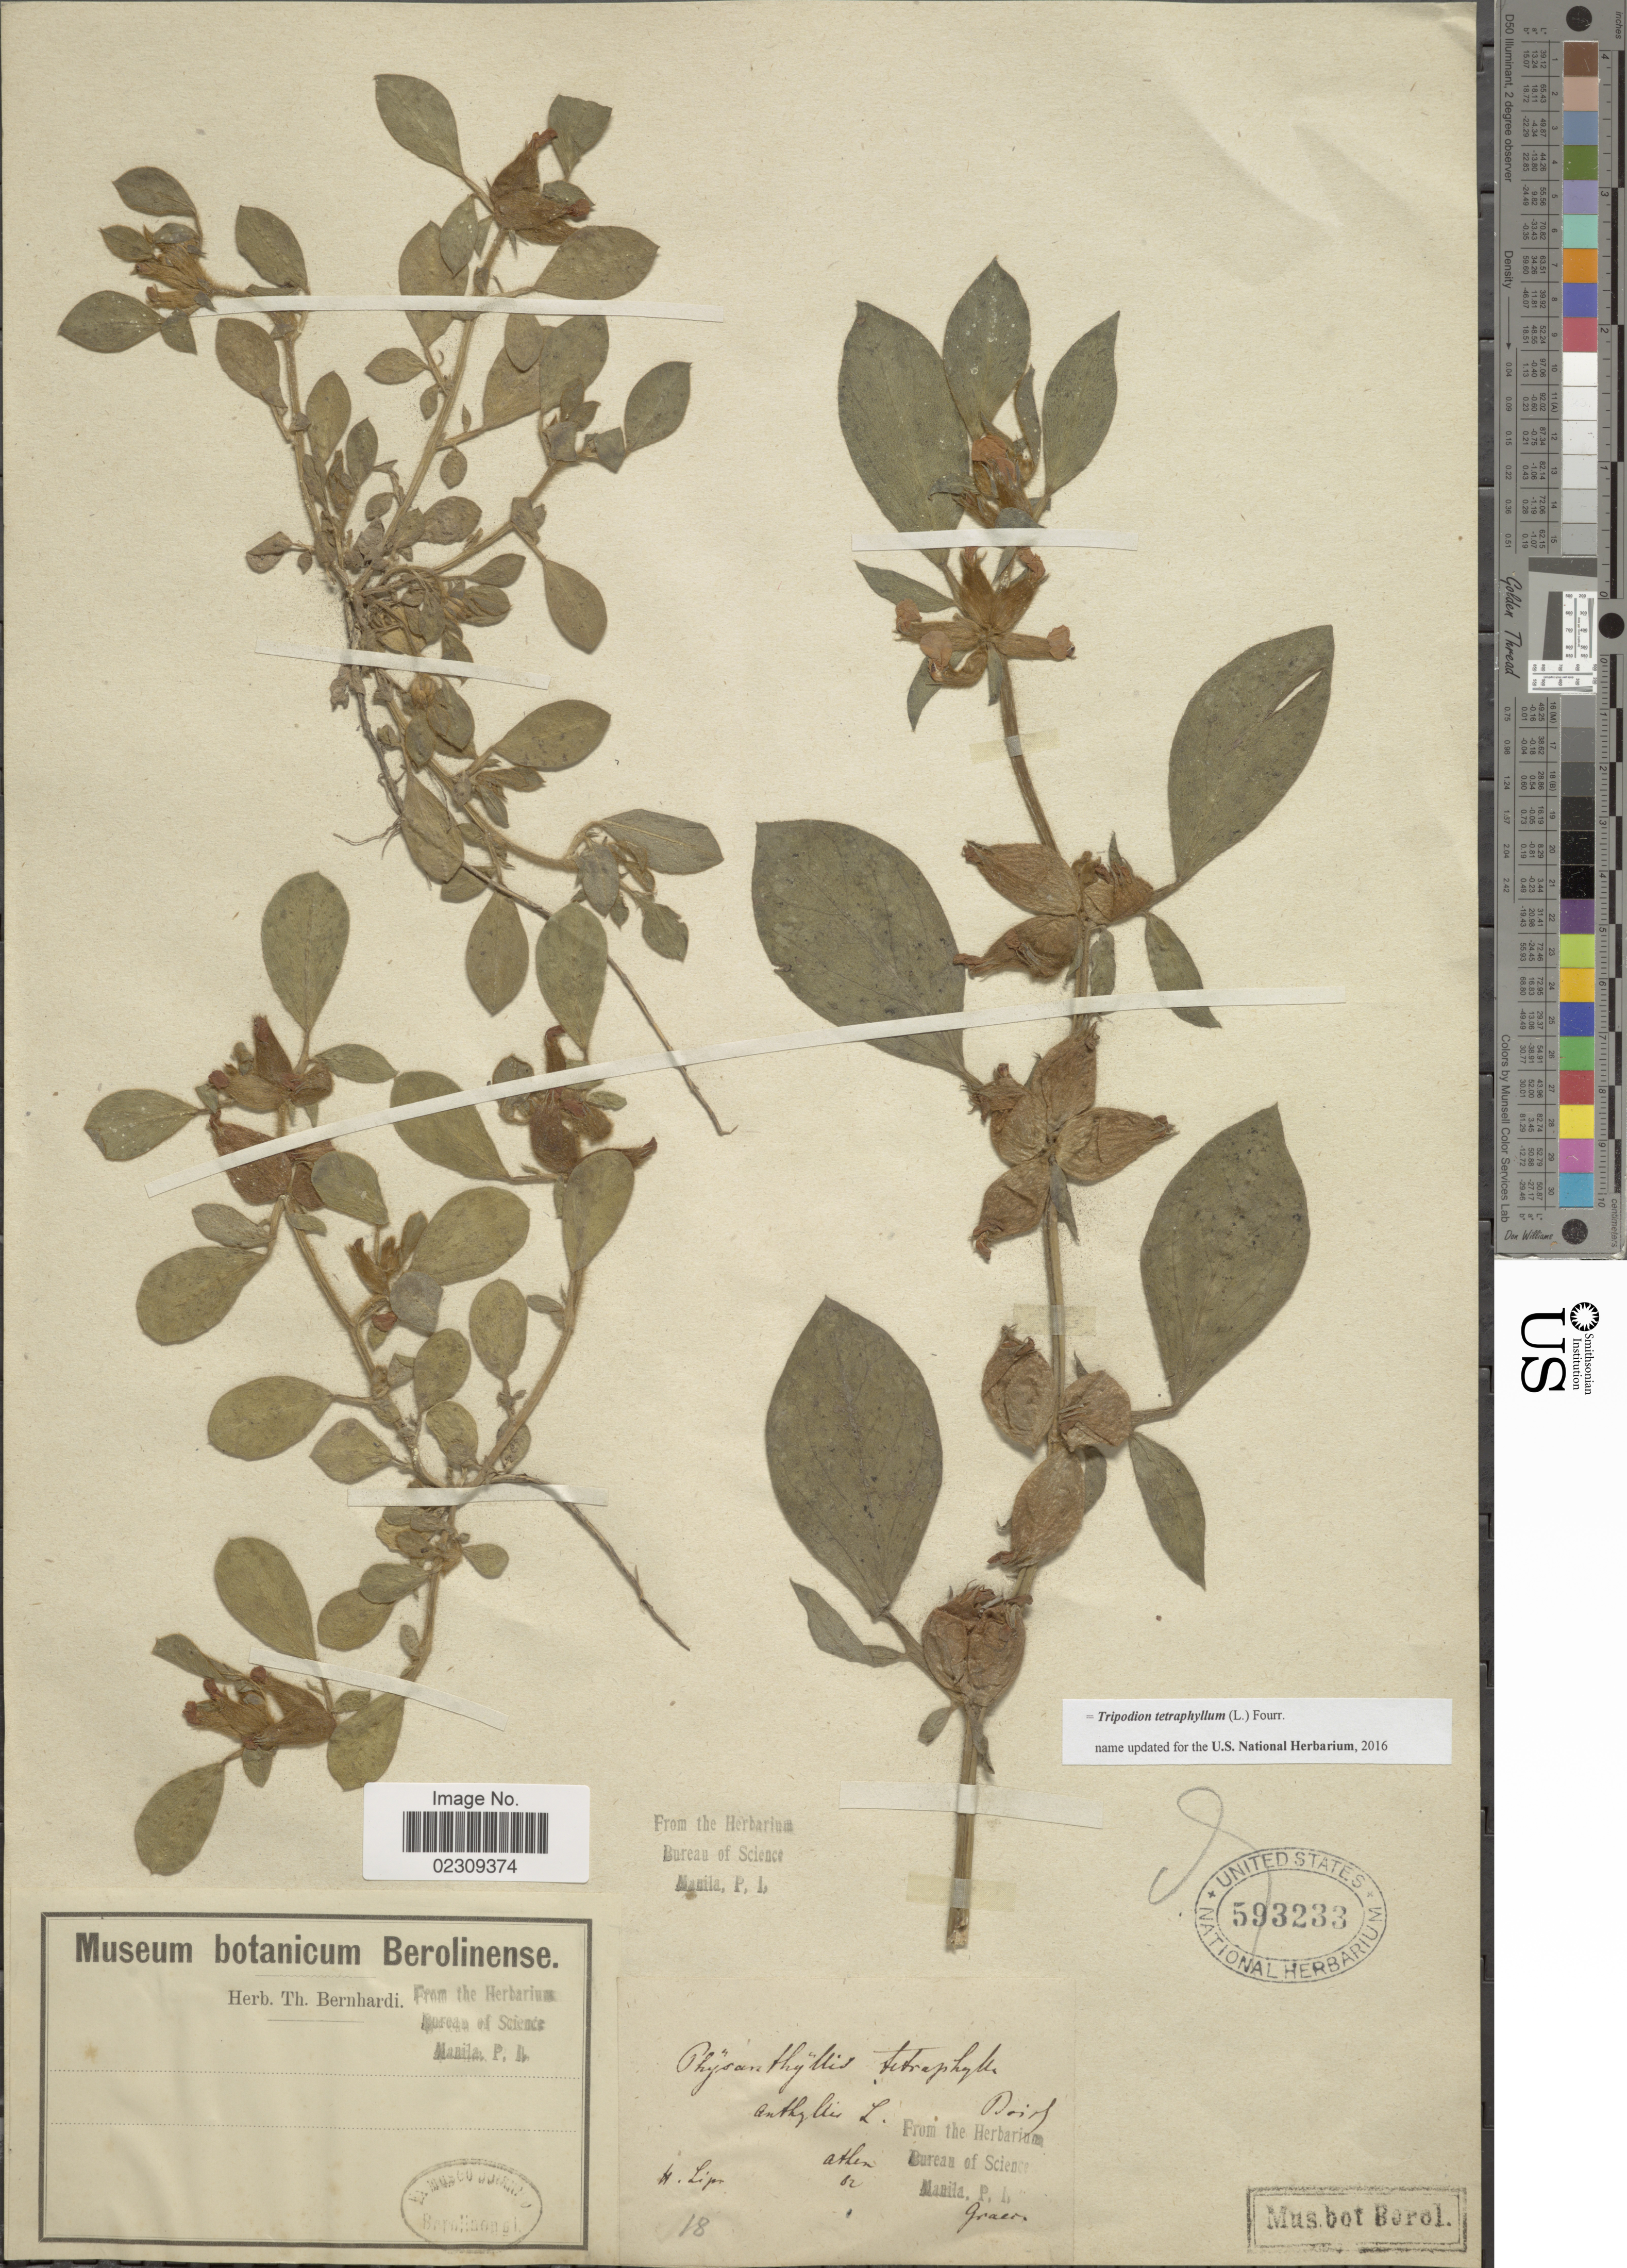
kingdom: Plantae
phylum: Tracheophyta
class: Magnoliopsida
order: Fabales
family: Fabaceae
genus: Tripodion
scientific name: Tripodion tetraphyllum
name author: (L.) Fourr.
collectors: Ex herb. Th. Bernhardi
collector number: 18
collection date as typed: Transcribed d/m/y: //82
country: Greece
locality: Athen.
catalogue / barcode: US 593233